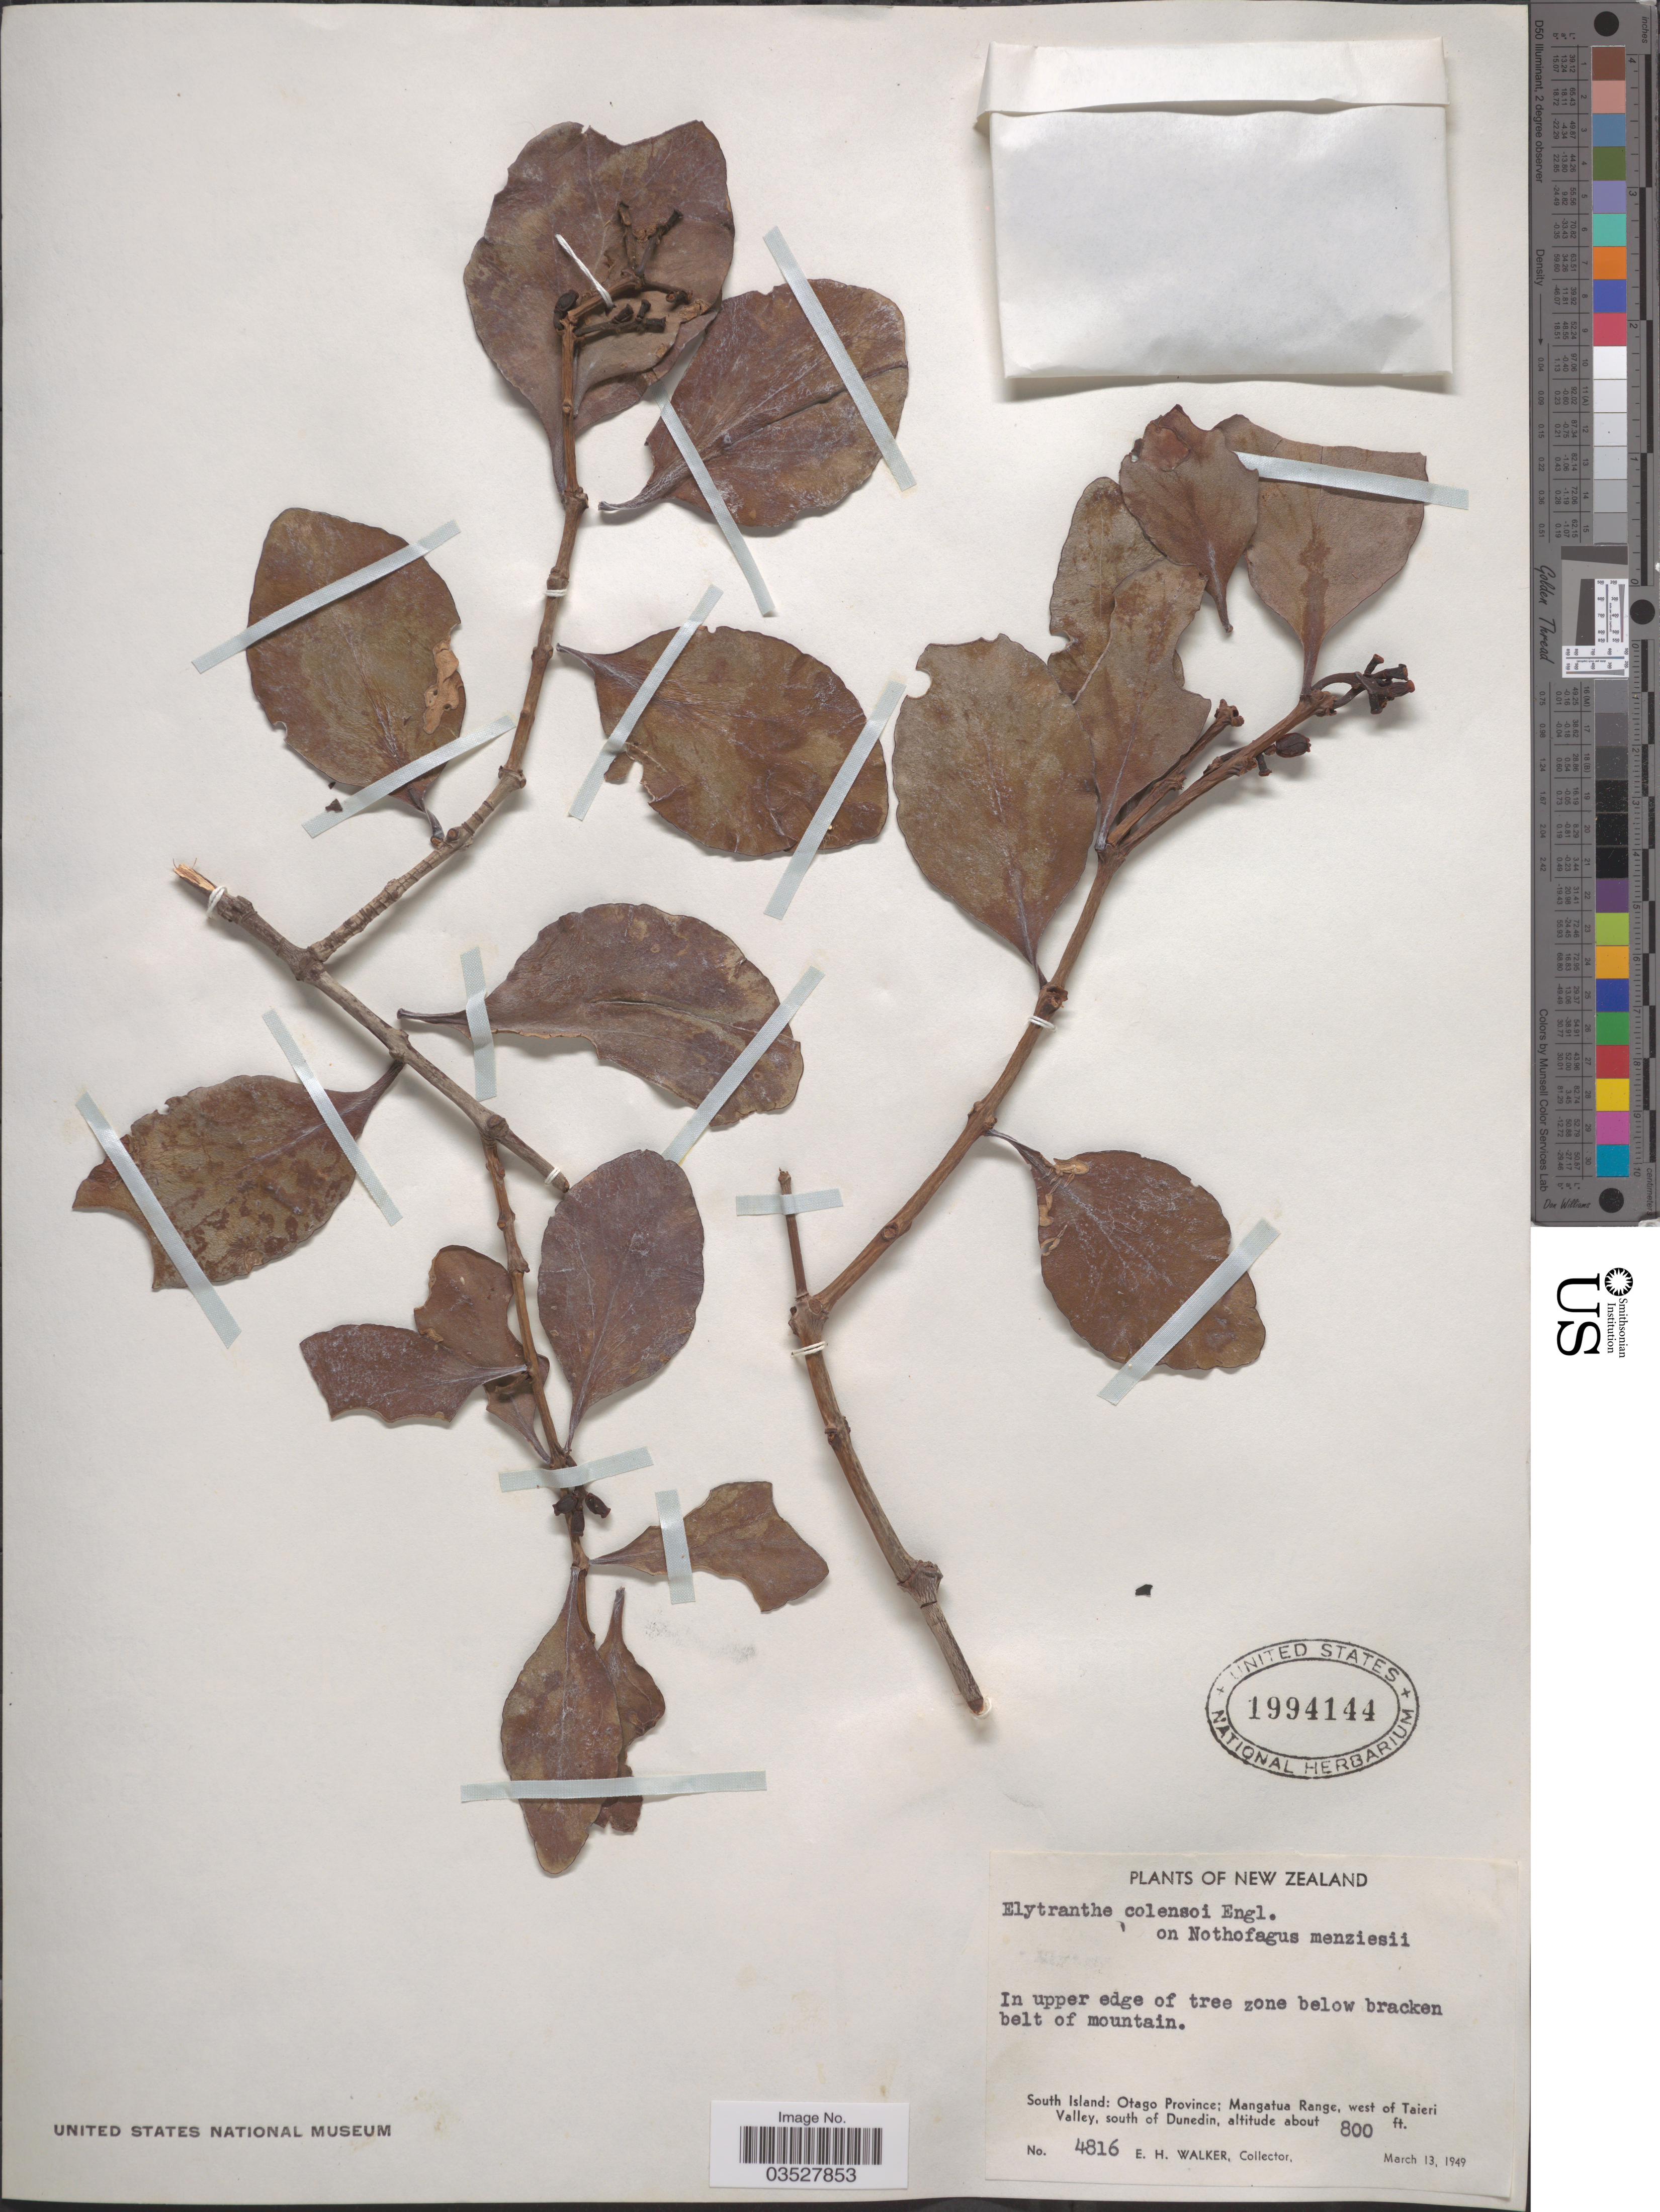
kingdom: Plantae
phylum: Tracheophyta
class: Magnoliopsida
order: Santalales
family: Loranthaceae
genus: Elytranthe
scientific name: Elytranthe colensoi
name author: (Hook. f.) Engl.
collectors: E. H. Walker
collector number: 4816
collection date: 1949-03-13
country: New Zealand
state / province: Otago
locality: Below bracken belt of mountain. South Island: Mangatua Range, west of Taieri Valley, south of Dunedin.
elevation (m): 244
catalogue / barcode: US 1994144